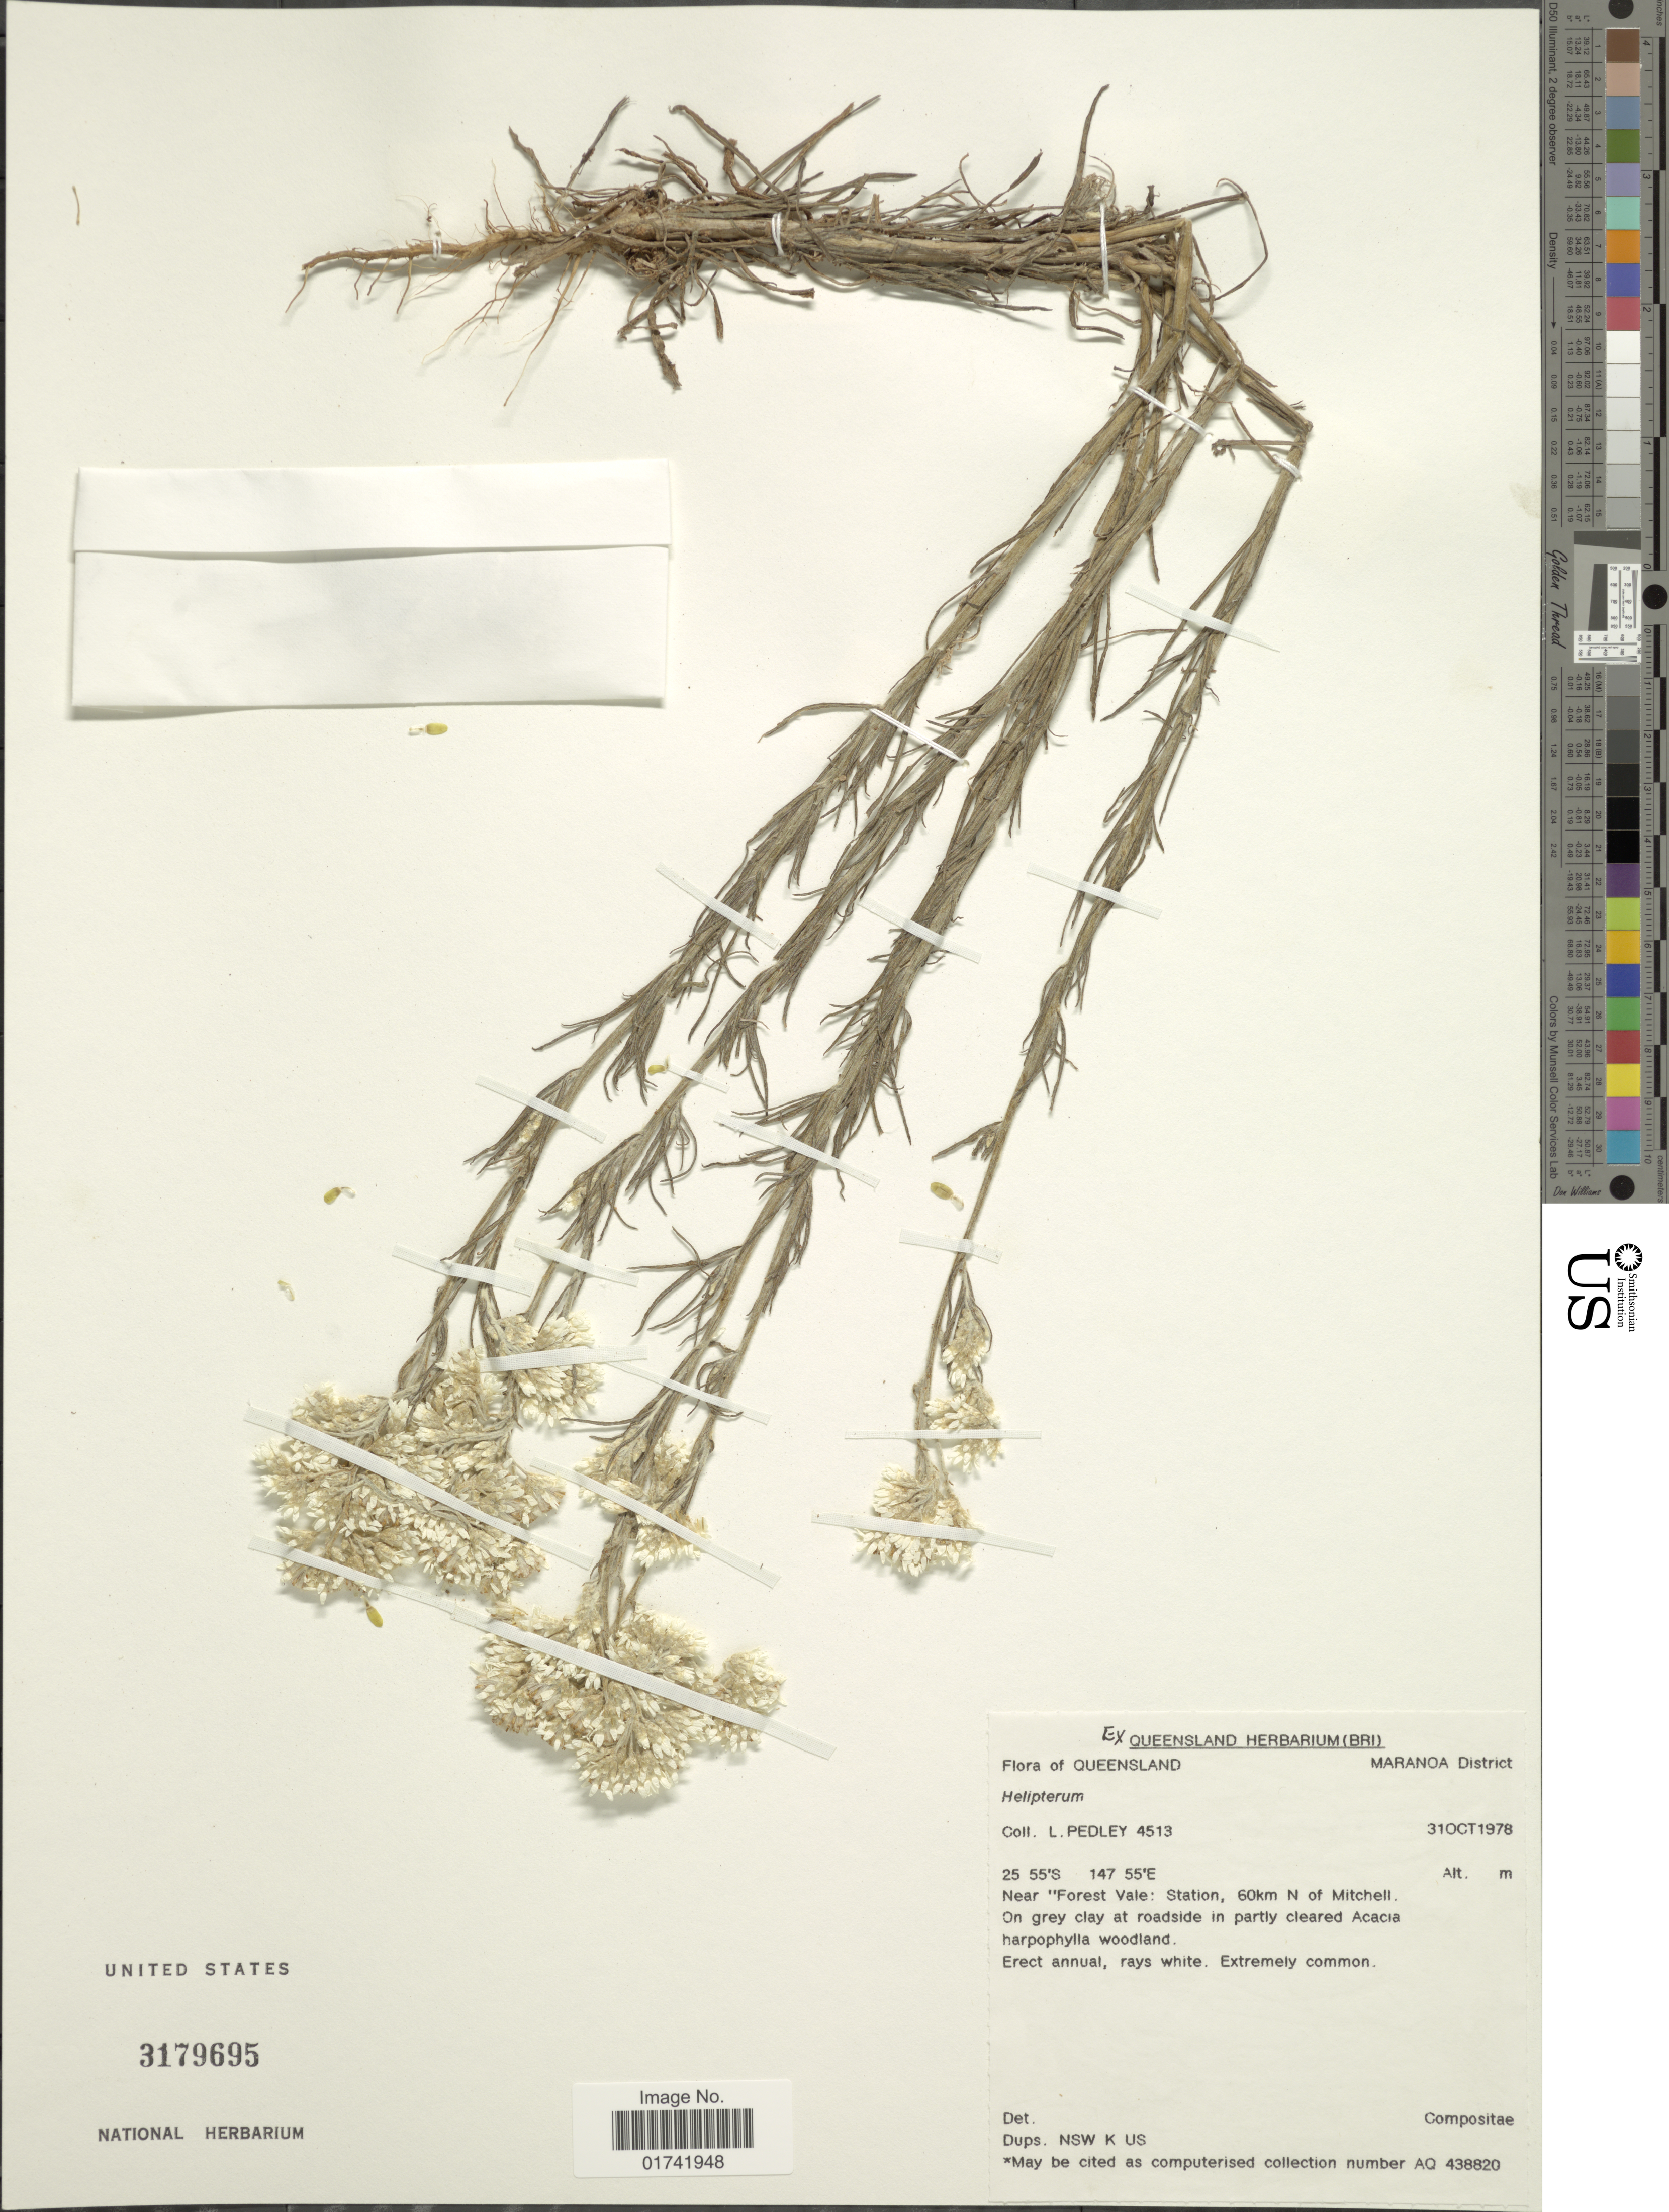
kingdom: Plantae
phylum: Tracheophyta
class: Magnoliopsida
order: Asterales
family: Asteraceae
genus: Helipterum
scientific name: Helipterum sp.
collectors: L. Pedley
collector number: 4513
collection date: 1978-10-31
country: Australia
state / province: Queensland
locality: Maranoa District. Near Forest Vale: Station, 60 km N of Mitchell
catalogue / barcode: US 3179695